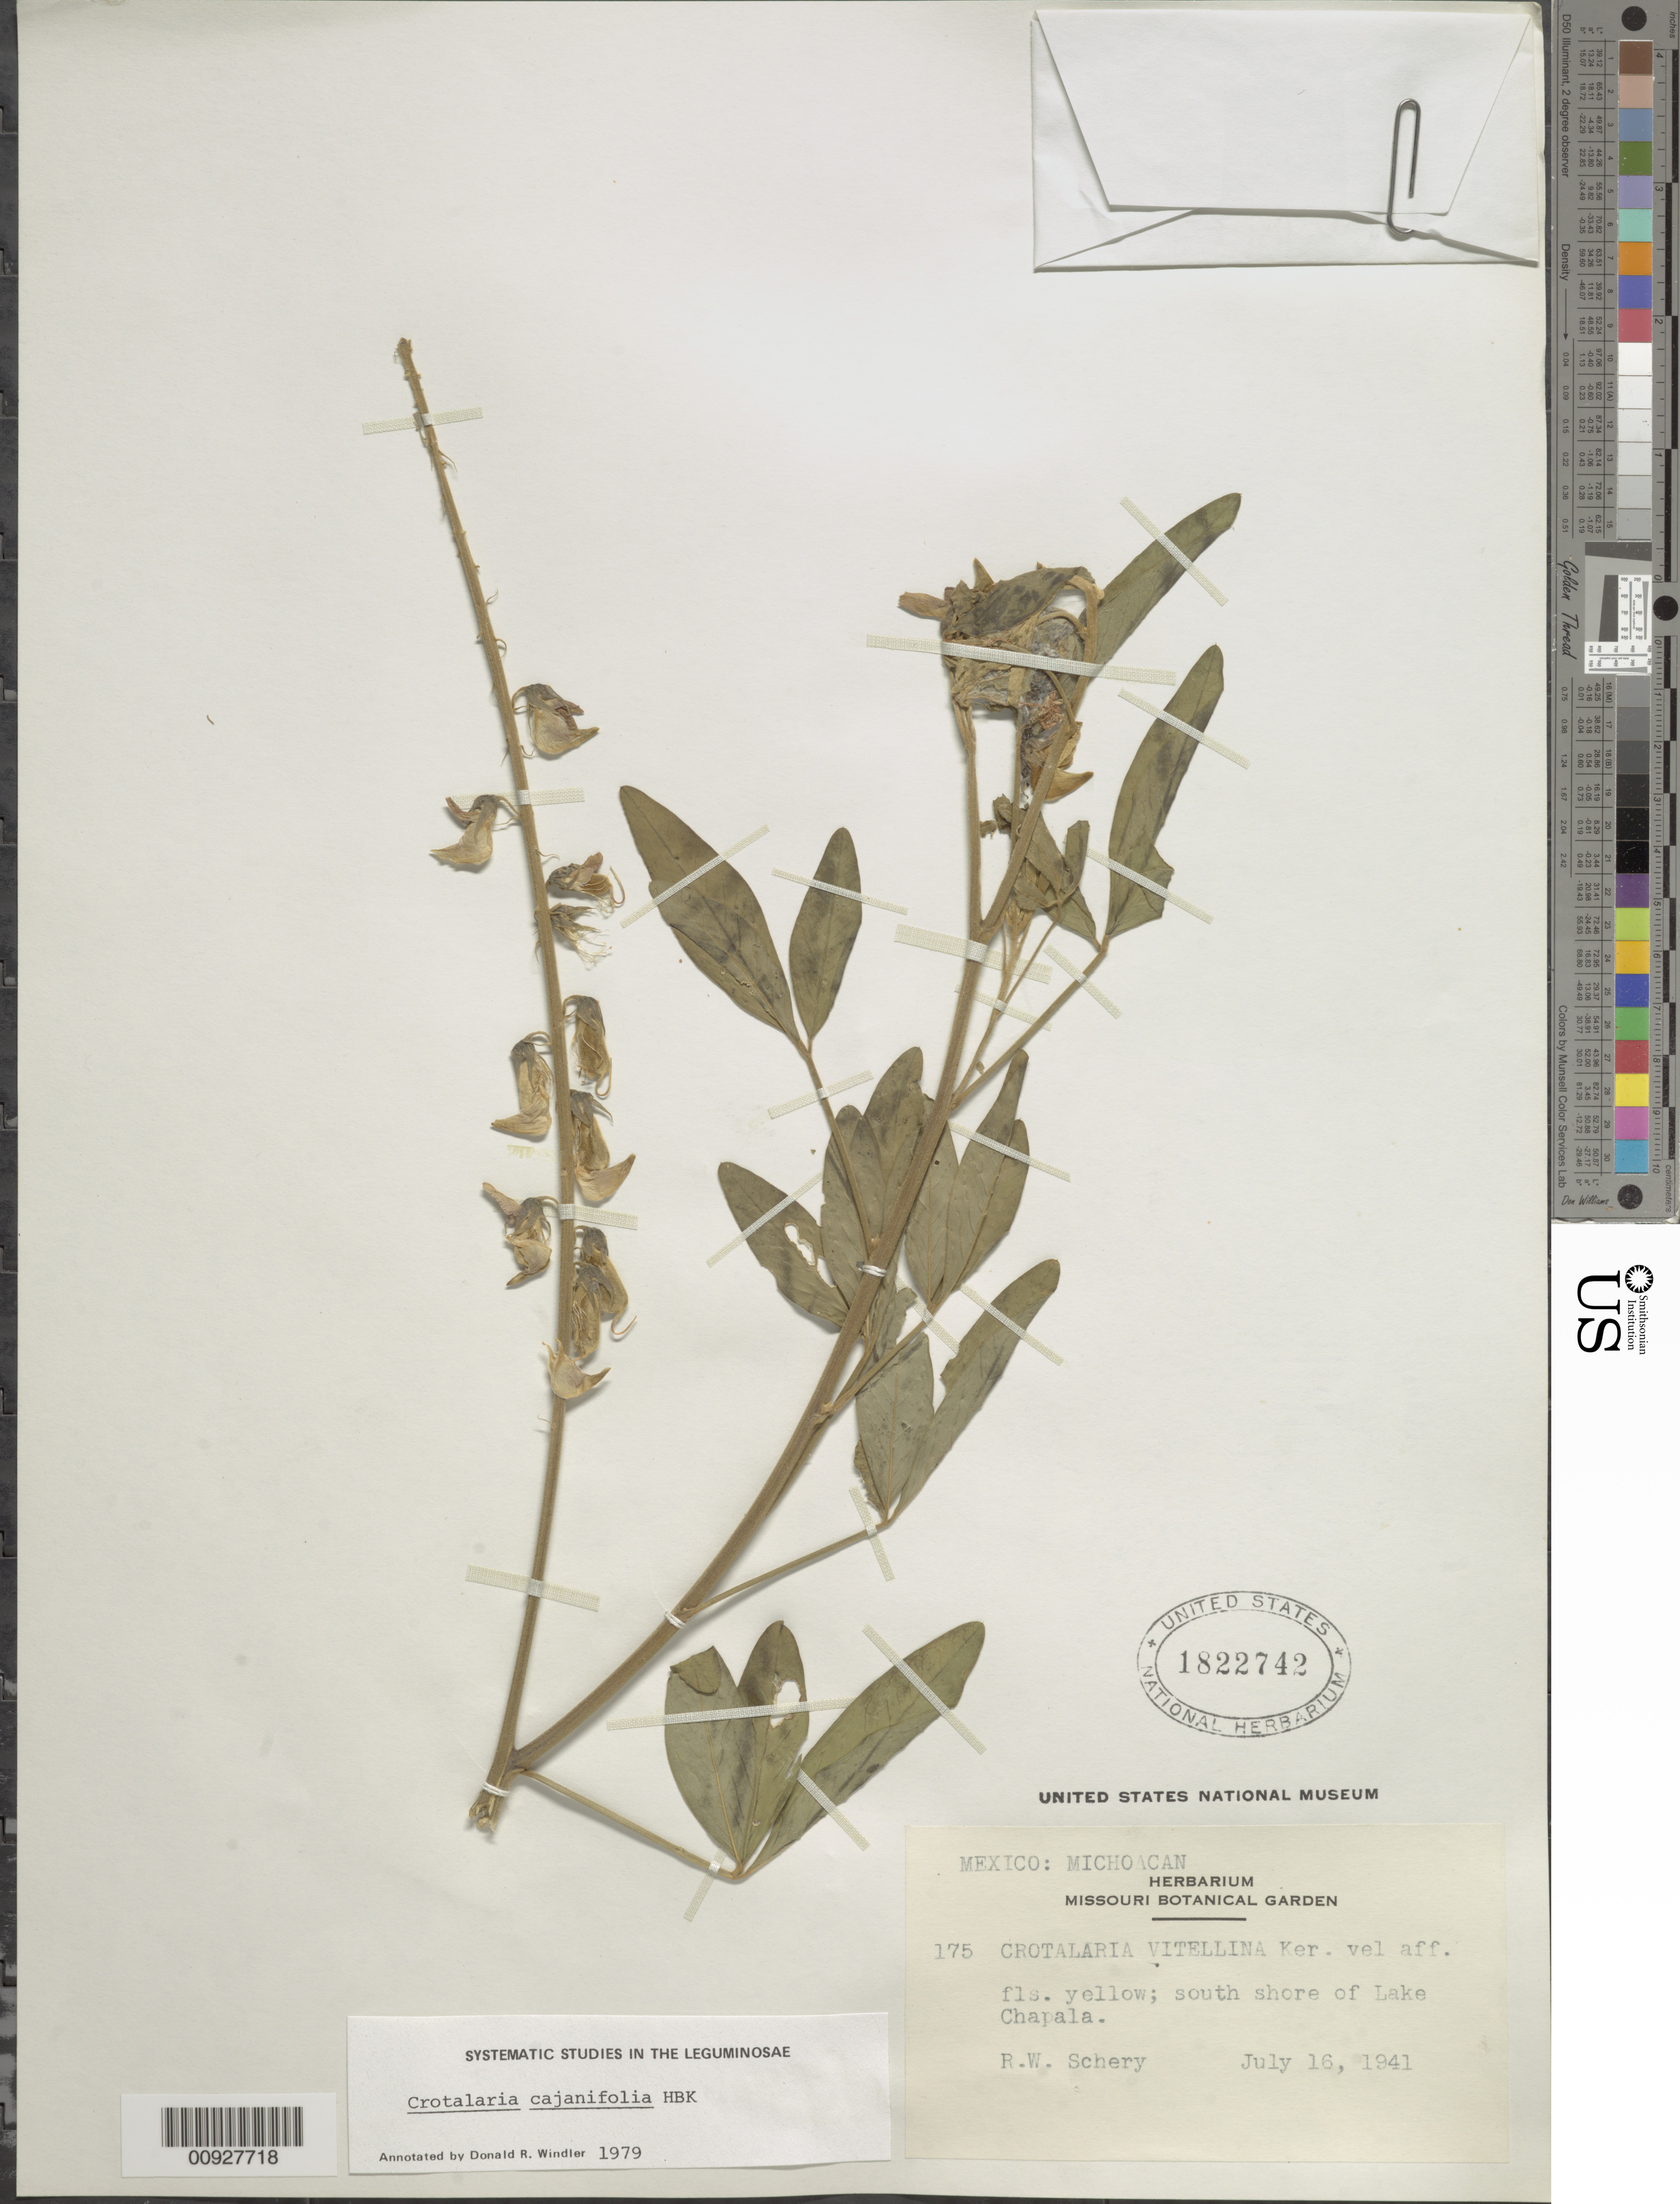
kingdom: Plantae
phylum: Tracheophyta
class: Magnoliopsida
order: Fabales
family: Fabaceae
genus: Crotalaria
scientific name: Crotalaria cajanifolia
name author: Kunth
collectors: R. W. Schery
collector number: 175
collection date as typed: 16 Jul 1941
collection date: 1941-07-16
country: Mexico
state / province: Michoacán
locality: South shore of Lake Chapala.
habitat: Shore of Lake.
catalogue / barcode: US 1822742